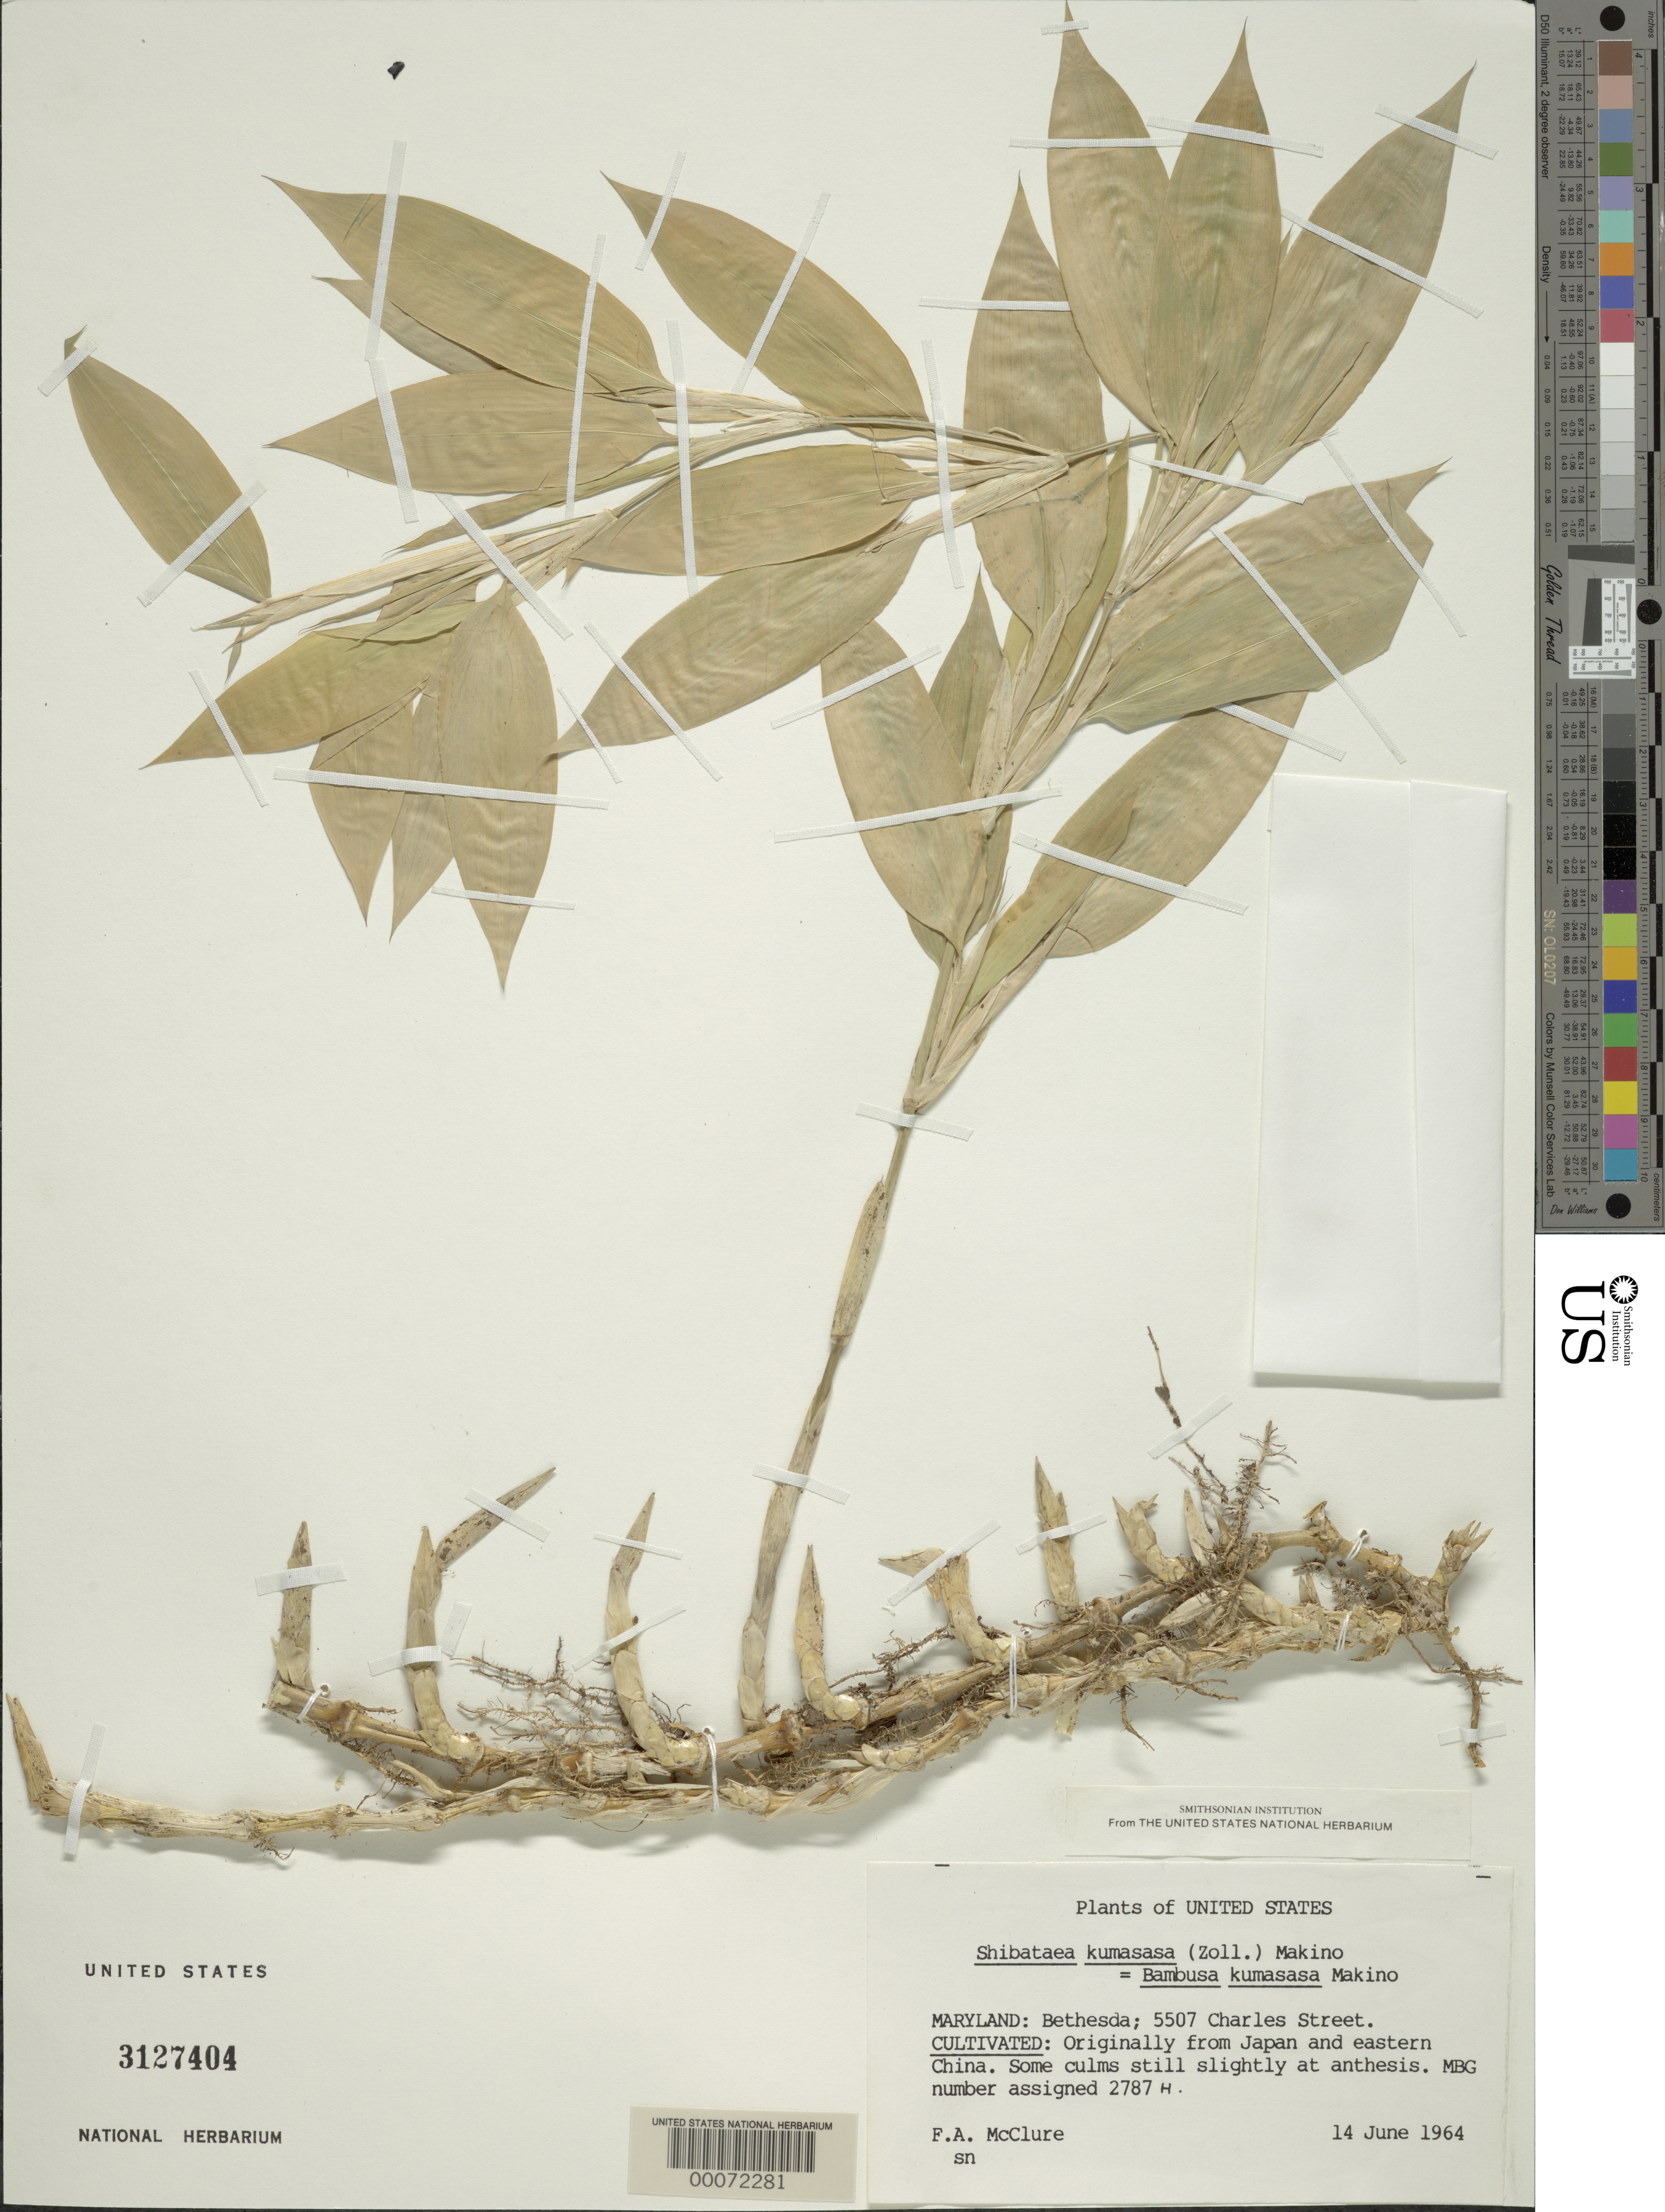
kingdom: Plantae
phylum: Tracheophyta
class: Liliopsida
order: Poales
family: Poaceae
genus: Bambusa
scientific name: Bambusa kumasasa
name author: Zoll.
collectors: F. A. McClure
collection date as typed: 14 Jun 1964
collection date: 1964-06-14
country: United States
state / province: Maryland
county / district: Montgomery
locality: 5507 Charles Street, Bethesda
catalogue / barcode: US 3127404